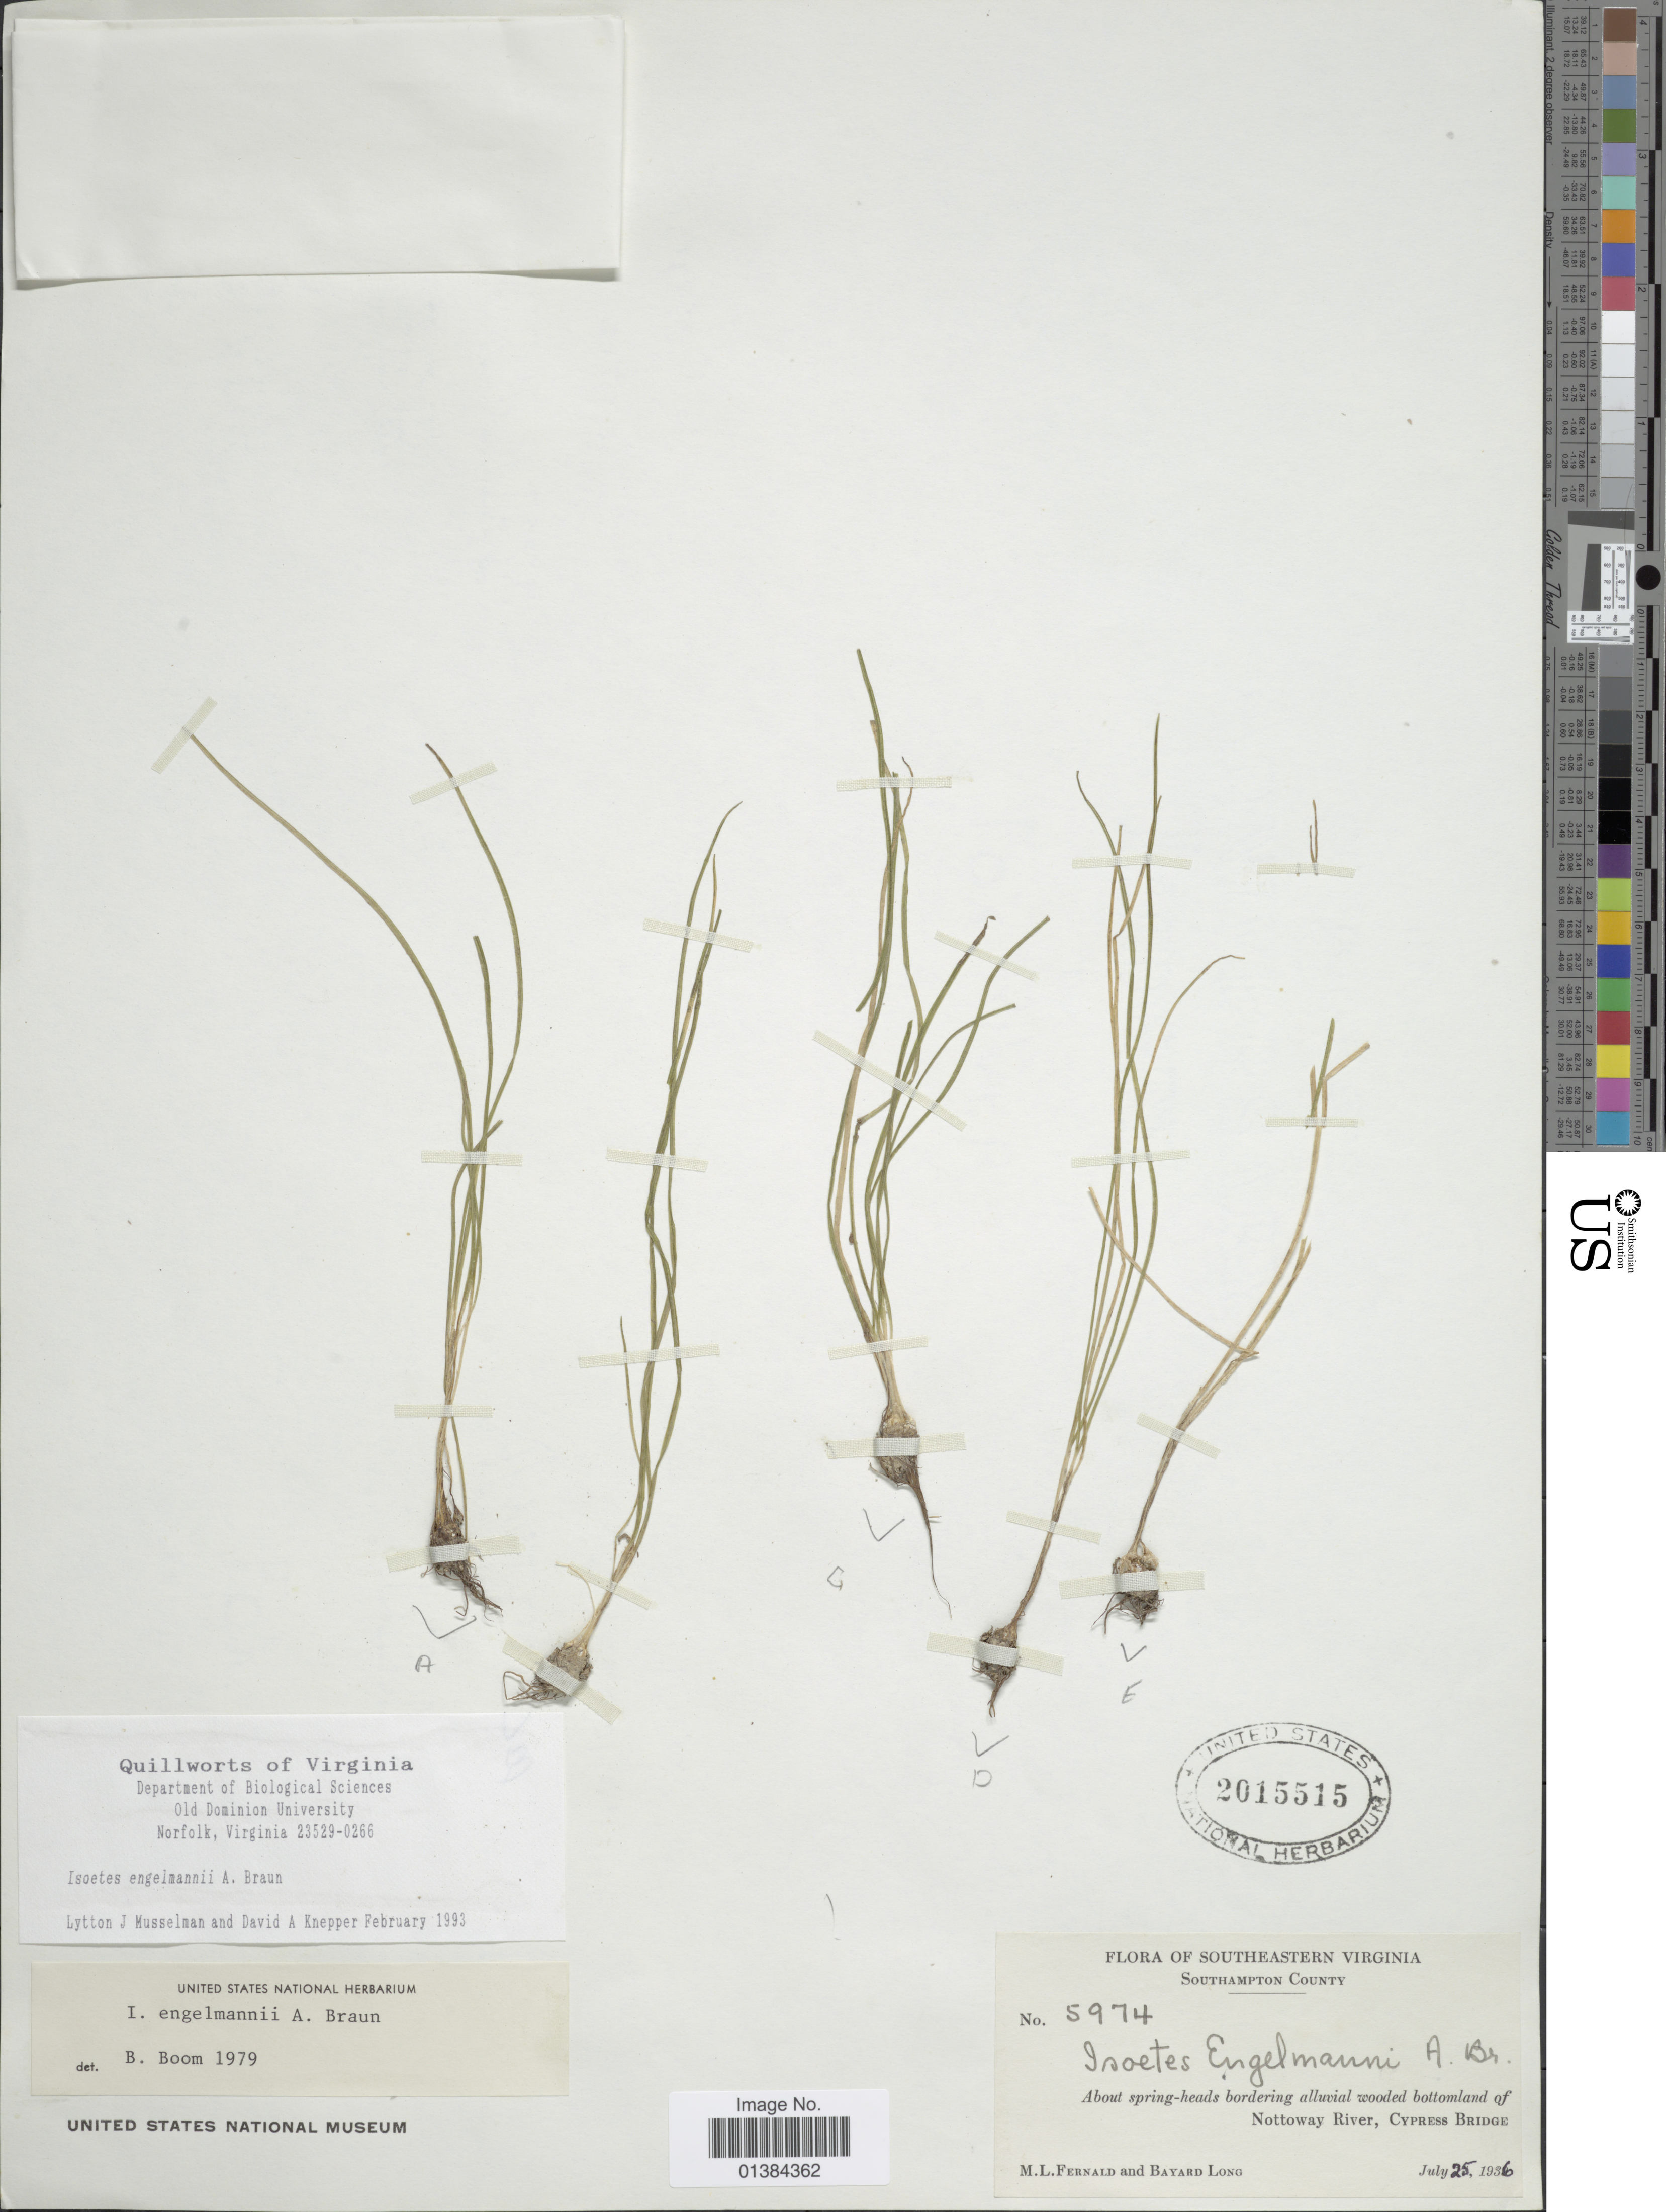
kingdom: Plantae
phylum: Tracheophyta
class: Lycopodiopsida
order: Isoetales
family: Isoetaceae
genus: Isoetes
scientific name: Isoetes engelmannii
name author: A. Braun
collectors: M. L. Fernald & B. H. Long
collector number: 5974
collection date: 1936-07-25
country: United States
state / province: Virginia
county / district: Southampton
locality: Southeastern Virginia. Southampton County. About spring-heads bordering alluvial wooded bottomland of Nottoway River, Cypress Bridge.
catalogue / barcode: US 2015515